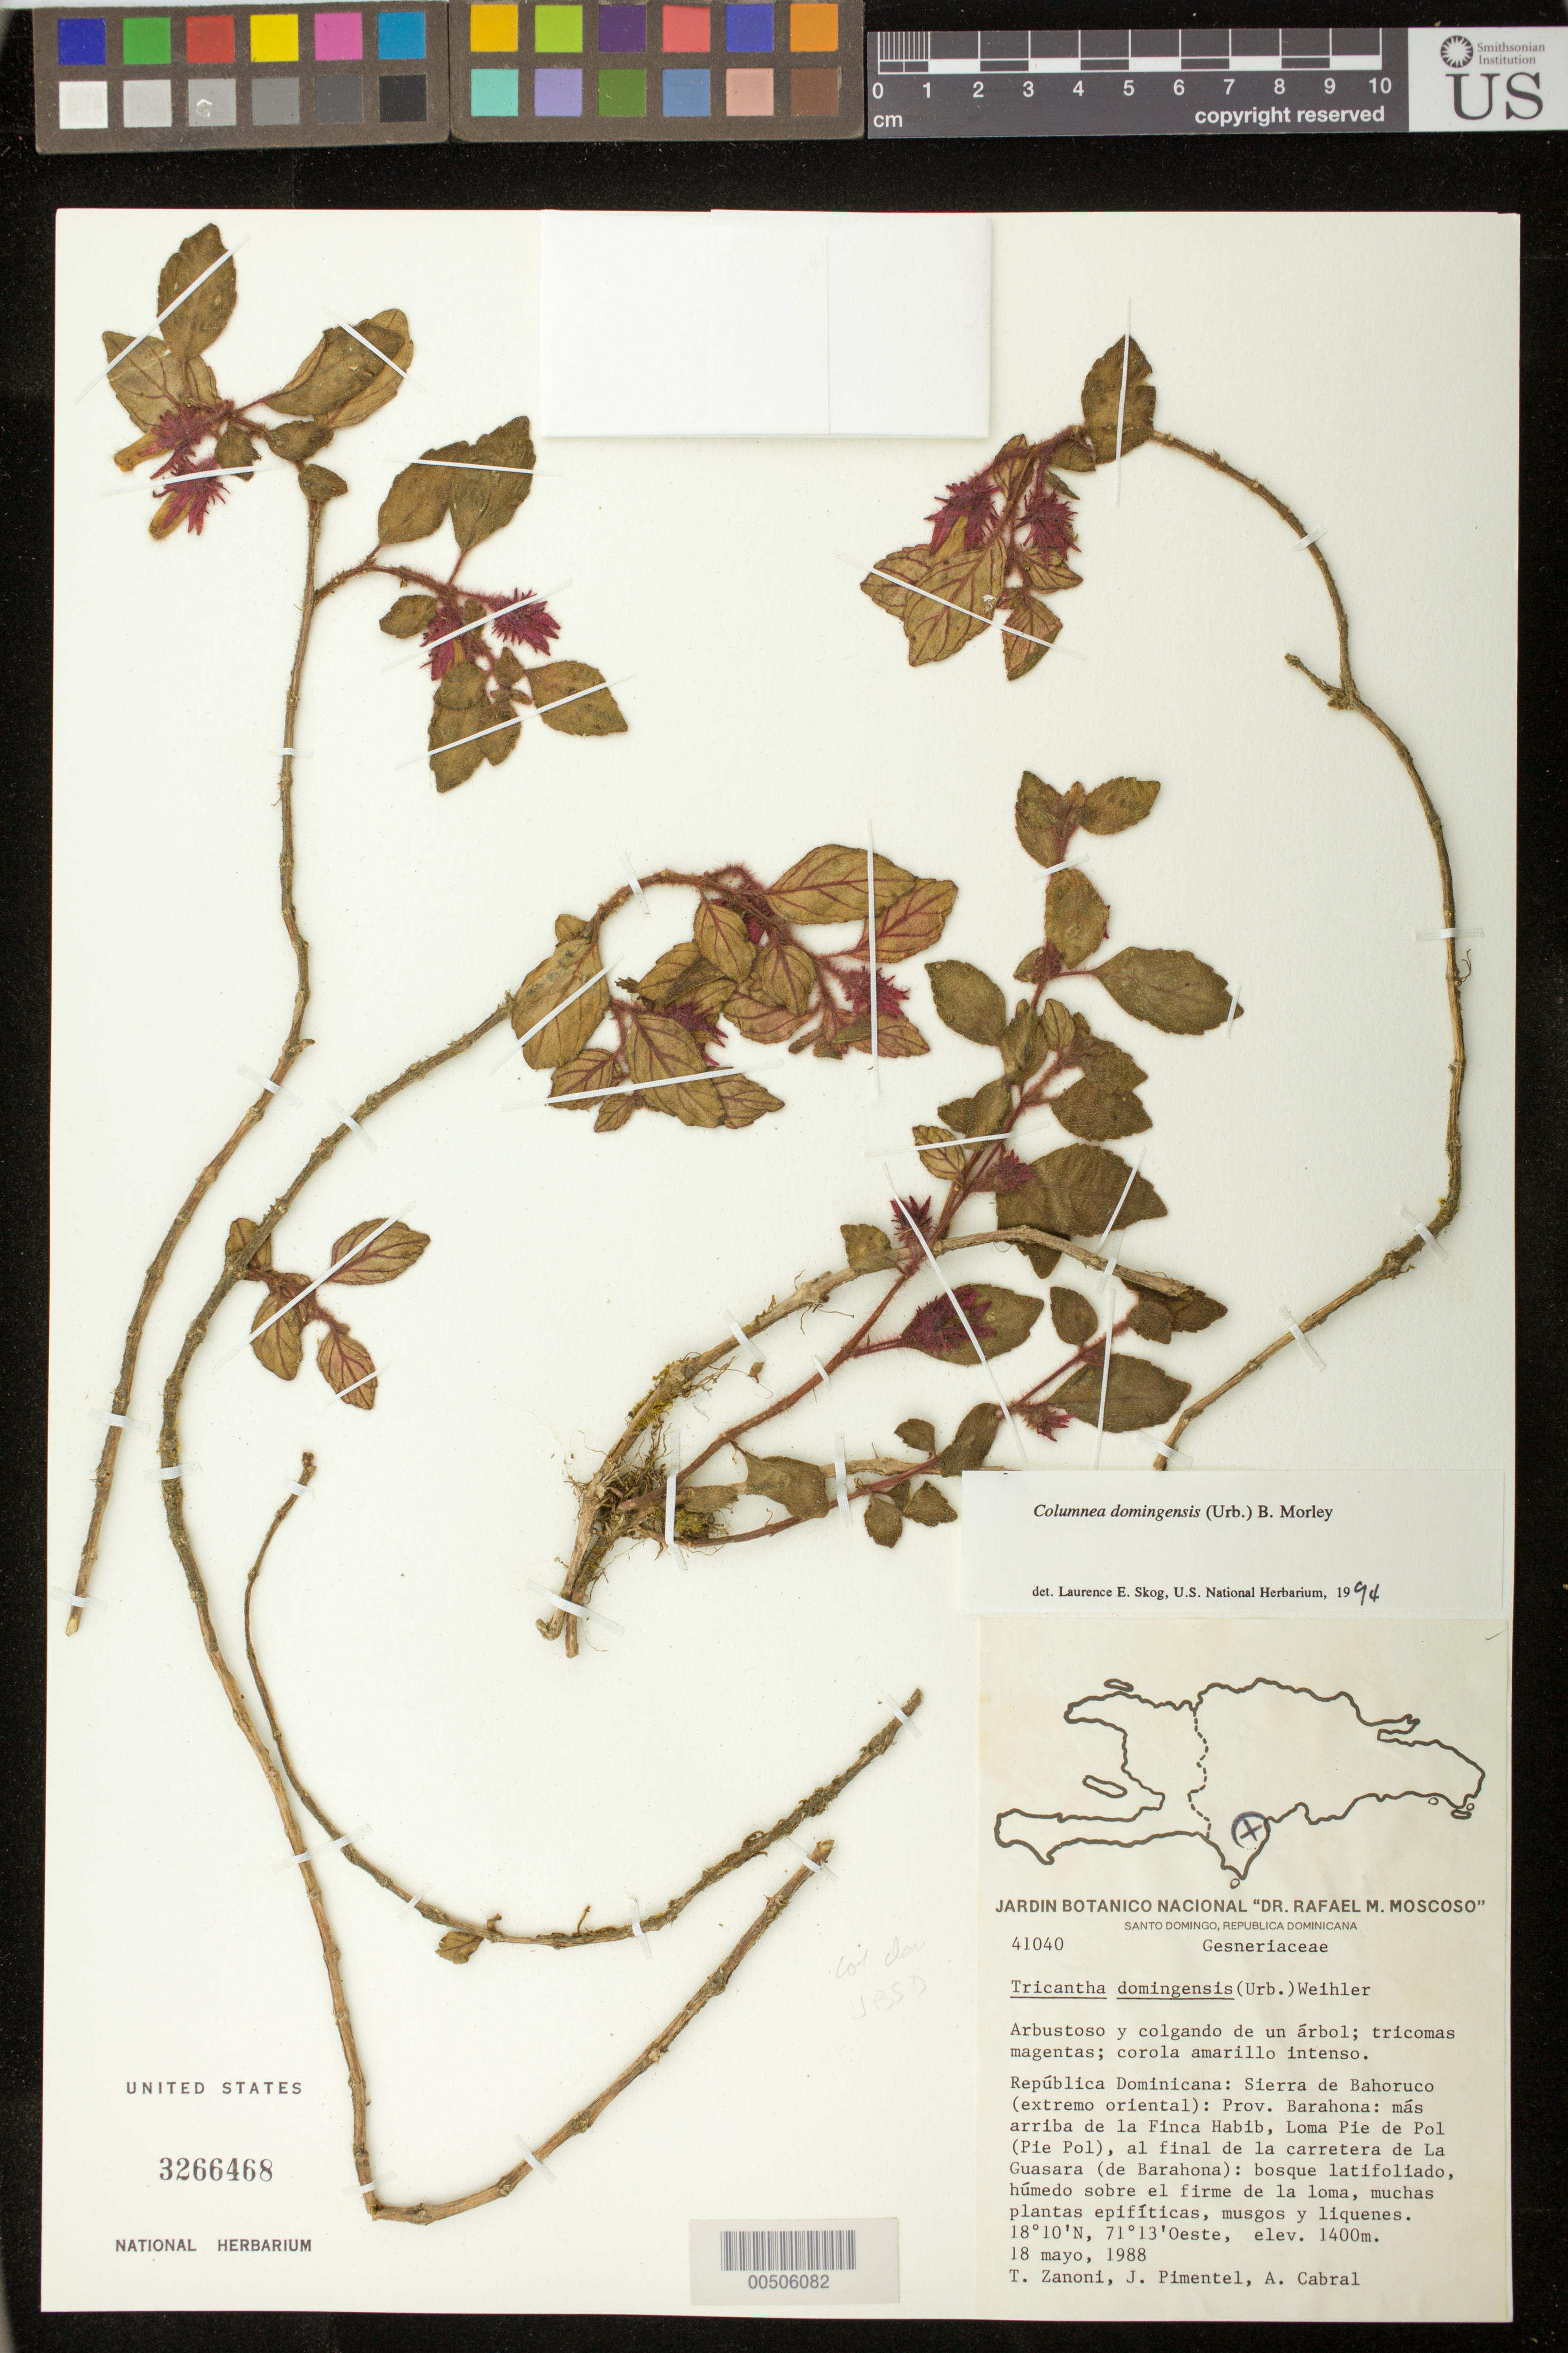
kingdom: Plantae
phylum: Tracheophyta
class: Magnoliopsida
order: Lamiales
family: Gesneriaceae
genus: Columnea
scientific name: Columnea domingensis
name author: (Urb.) B.D. Morley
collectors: T. A. Zanoni, J. Pimentel & A. Cabral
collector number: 41040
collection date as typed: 18 May 1988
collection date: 1988-05-18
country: Dominican Republic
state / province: Barahona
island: Hispaniola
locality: Sierra de Bahoruco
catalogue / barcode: US 3266468